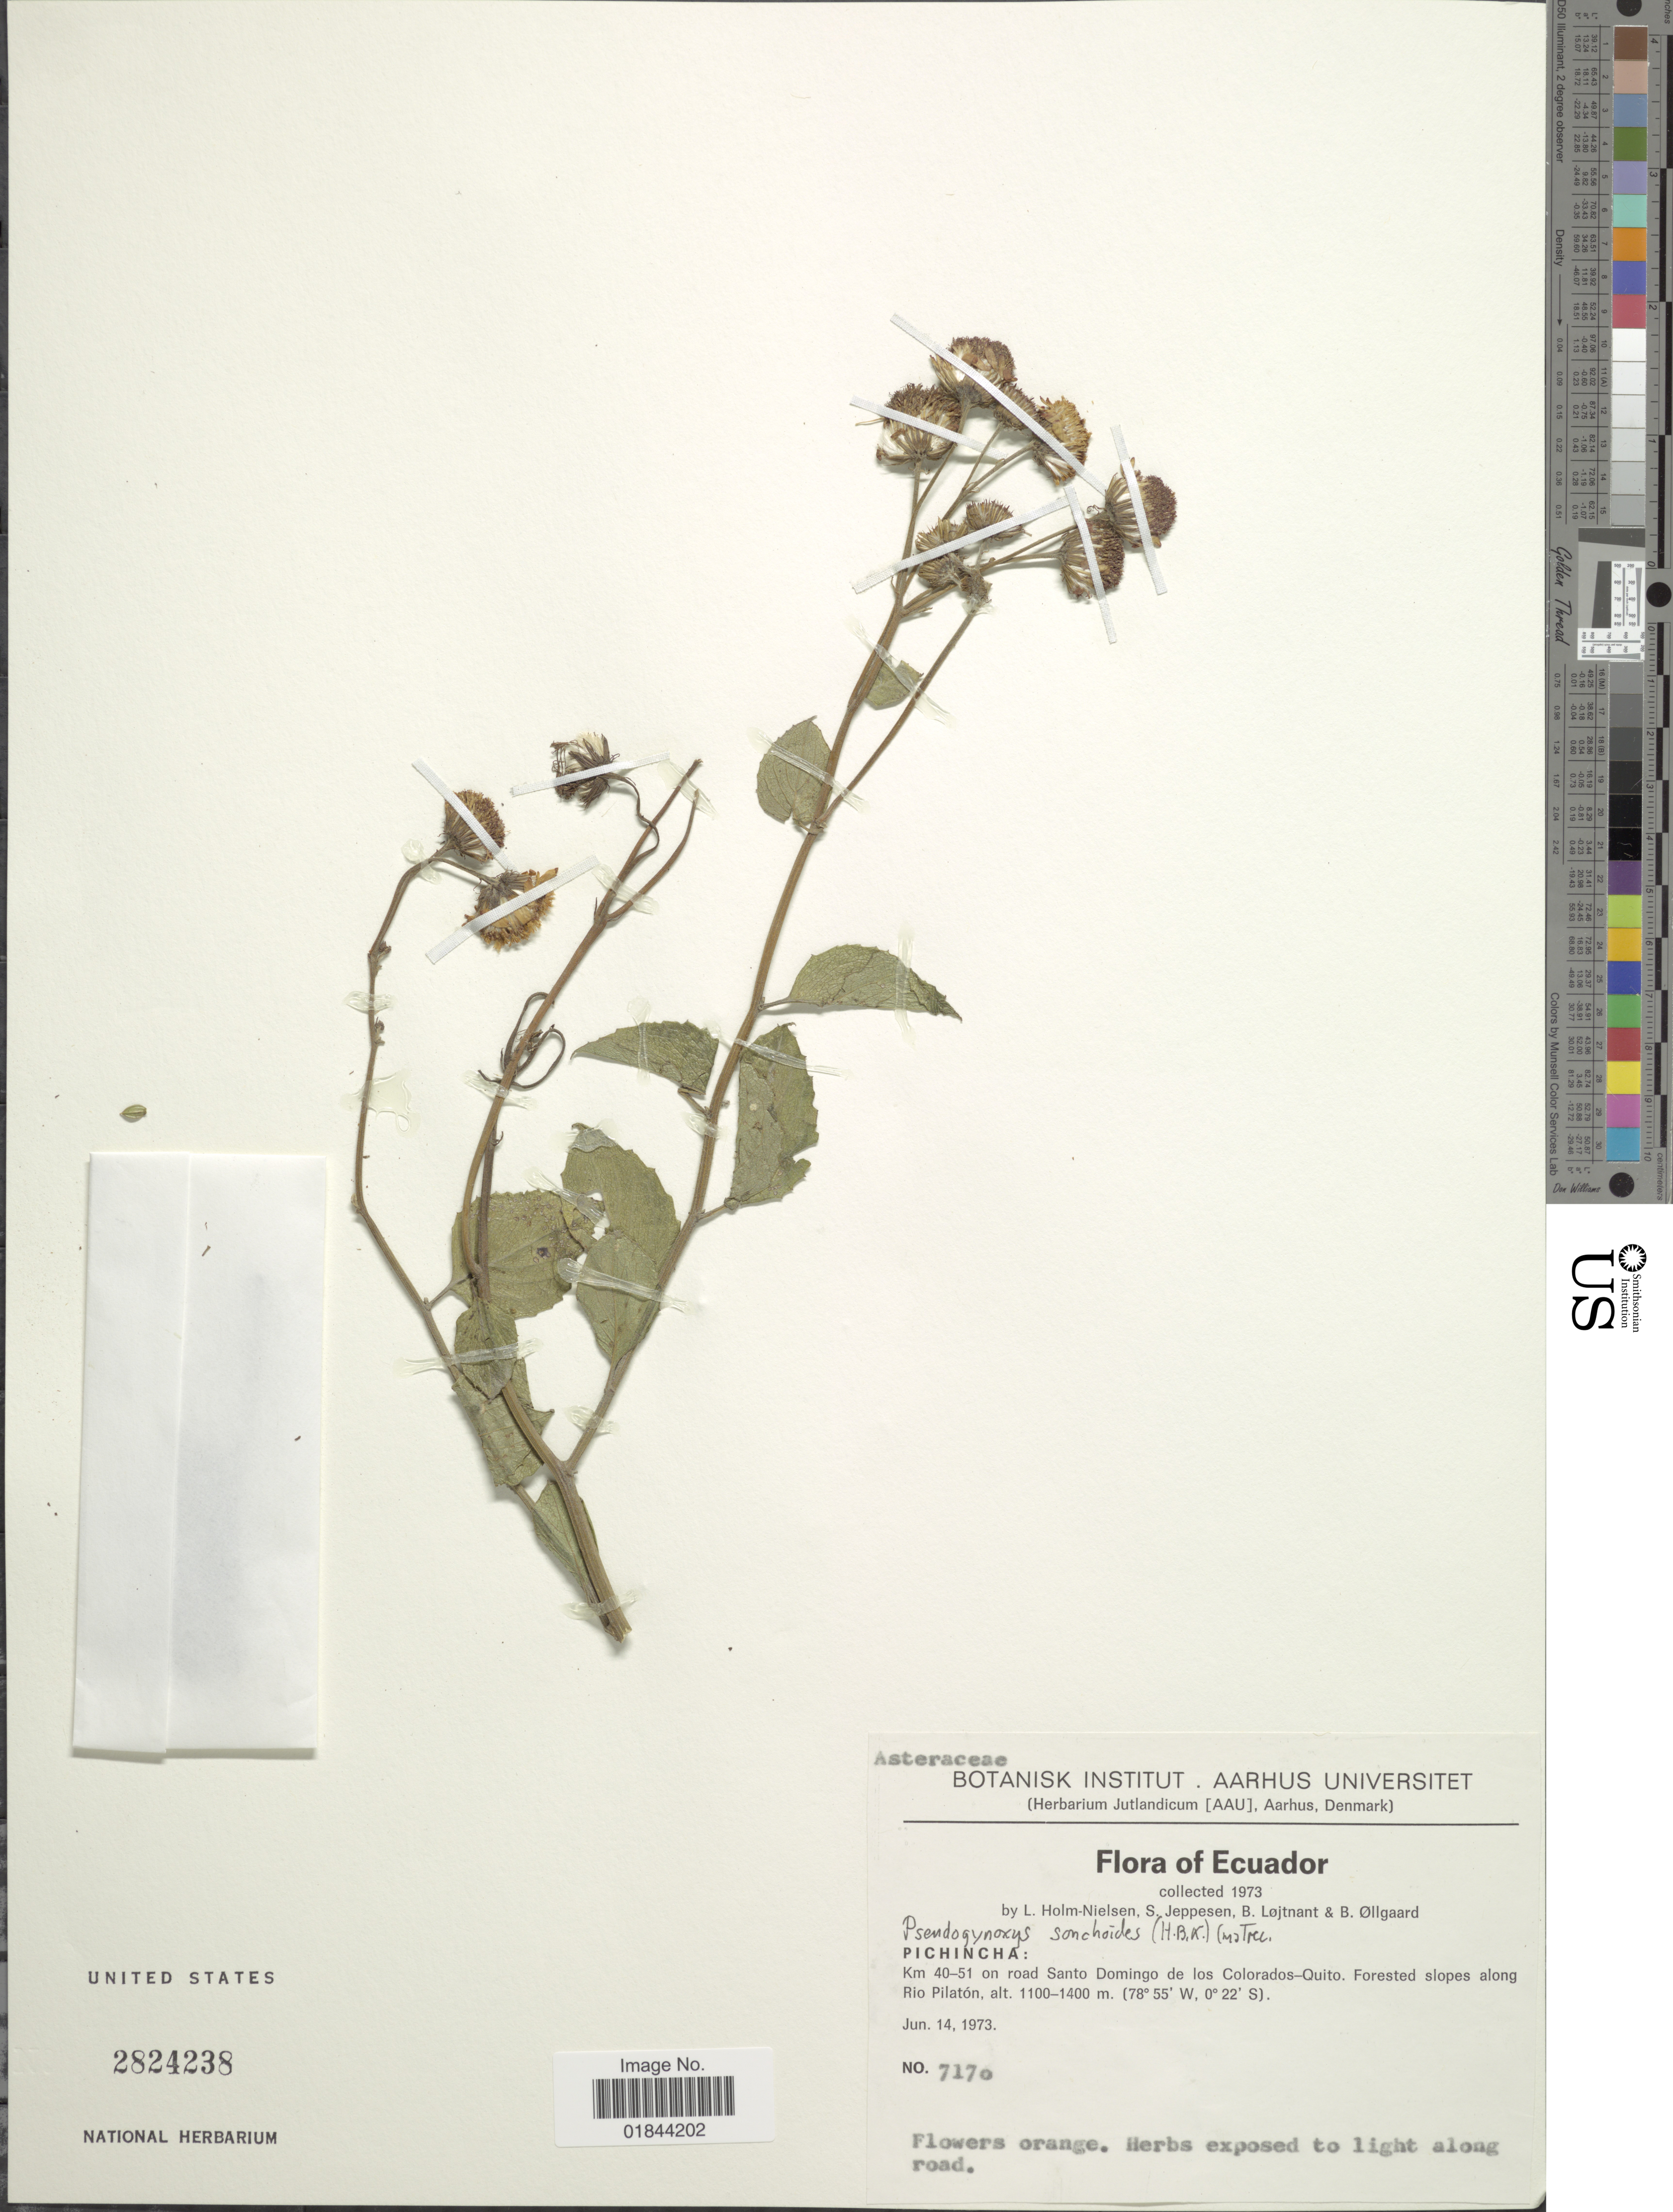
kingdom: Plantae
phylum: Tracheophyta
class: Magnoliopsida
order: Asterales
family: Asteraceae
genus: Paragynoxys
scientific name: Paragynoxys sochoides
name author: (Kunth) Cuatrec.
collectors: L. B. Holm-Nielsen, S. Jeppesen, B. Löjtnant & B. Øllgaard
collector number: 7170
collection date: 1973-06-14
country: Ecuador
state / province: Pichincha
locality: Km 40-51 on road Santo Domingo de los Colorados-Quito. Forested slopes along Rio Pilaton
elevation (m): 1100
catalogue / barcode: US 2824238